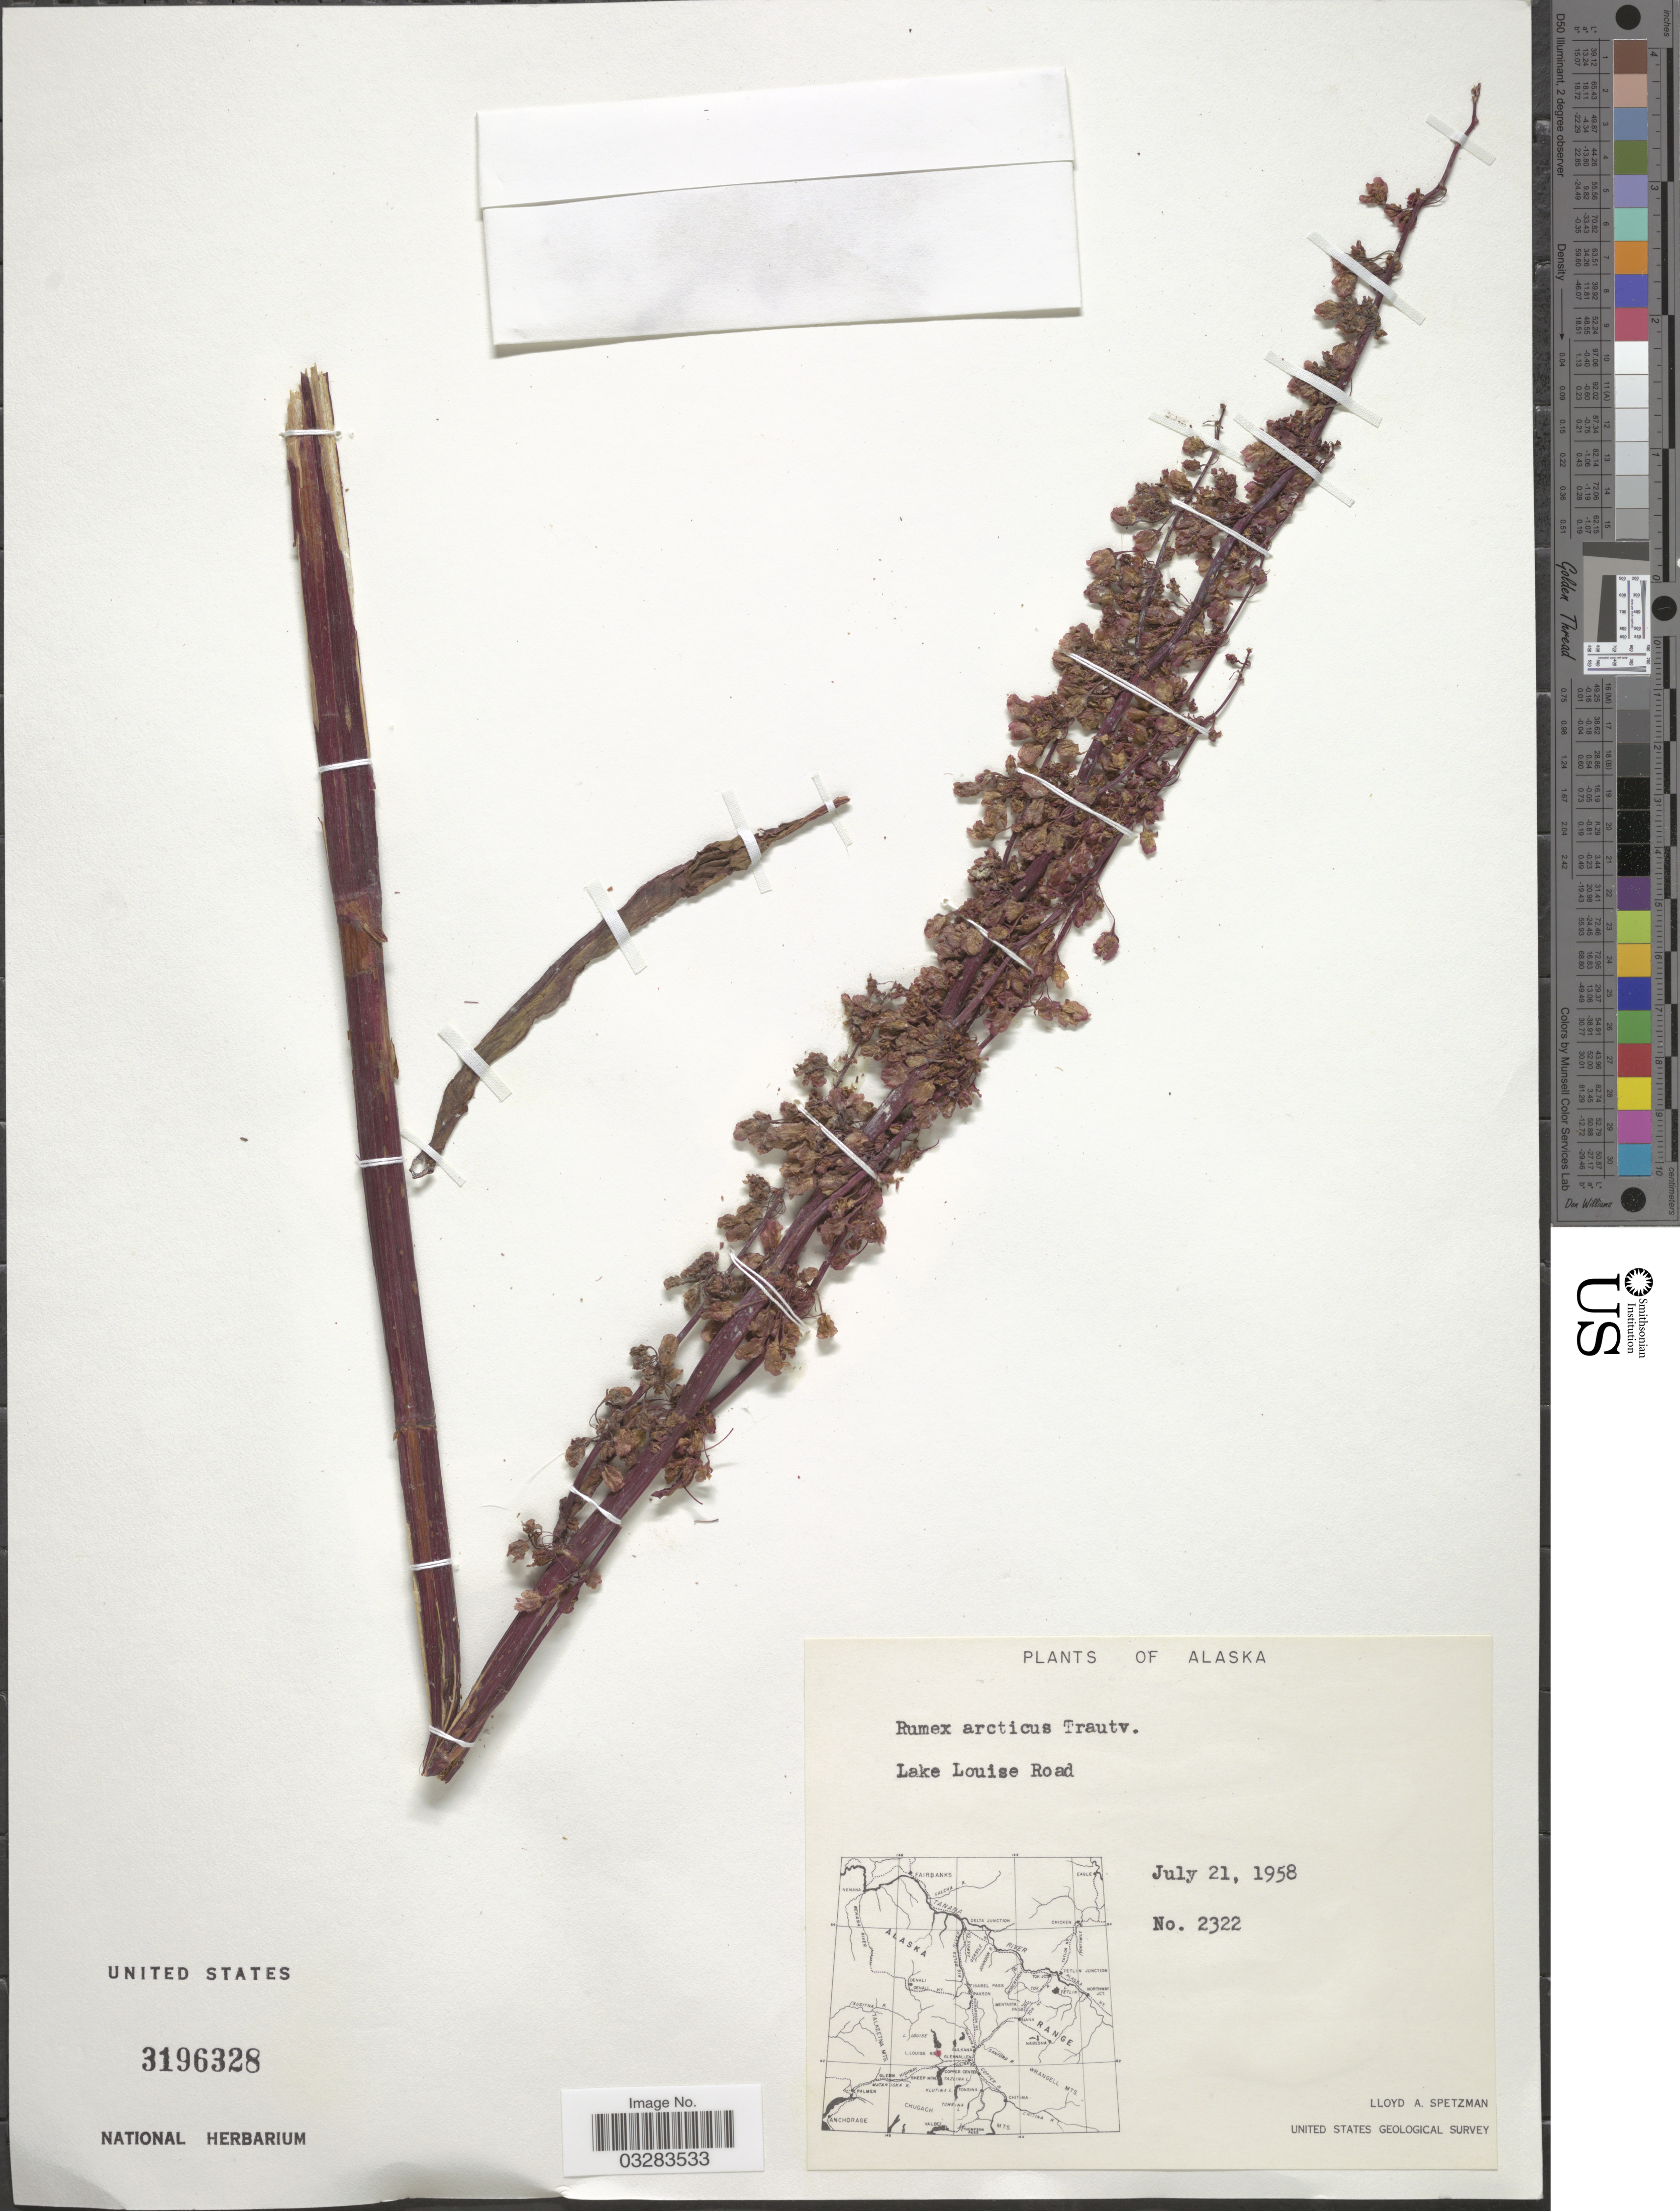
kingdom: Plantae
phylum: Tracheophyta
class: Magnoliopsida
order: Caryophyllales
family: Polygonaceae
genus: Rumex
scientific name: Rumex arcticus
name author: Trautv.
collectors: L. Spetzman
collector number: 2322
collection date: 1958-07-21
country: United States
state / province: Alaska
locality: Lake Louise Road.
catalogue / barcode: US 3196328